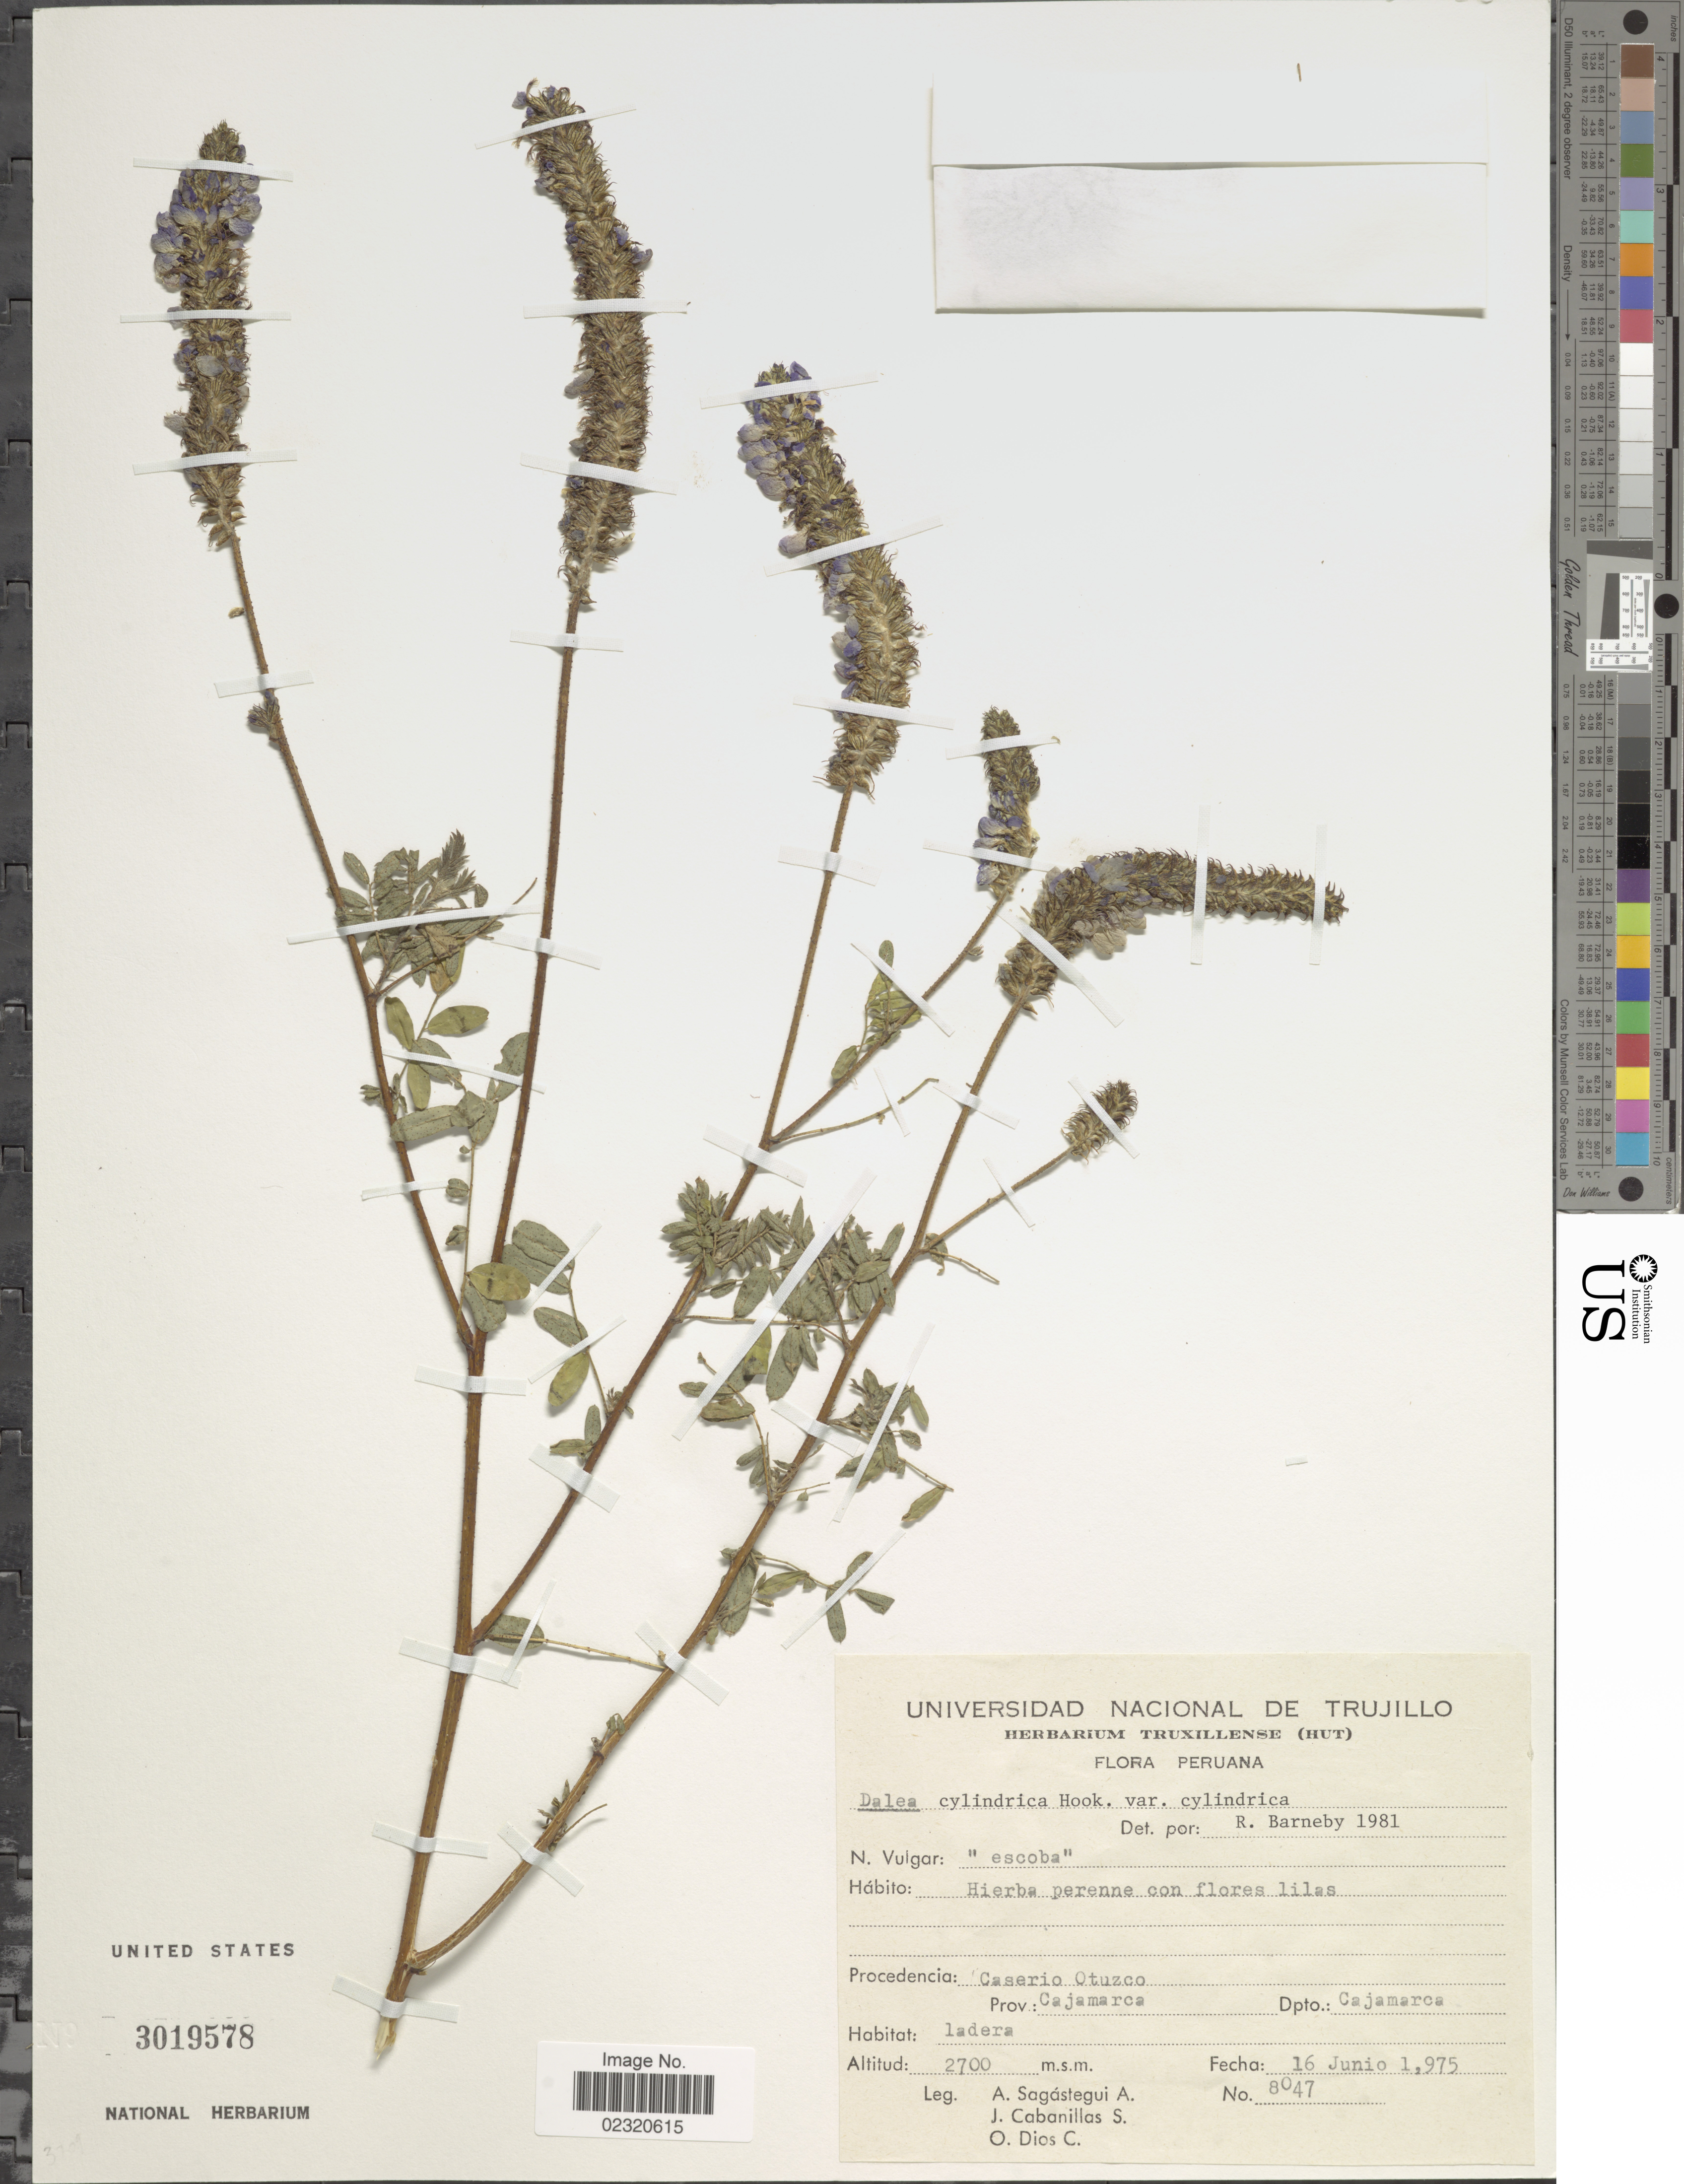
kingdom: Plantae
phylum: Tracheophyta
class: Magnoliopsida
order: Fabales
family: Fabaceae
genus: Dalea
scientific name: Dalea cylindrica var. cylindrica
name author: Hook.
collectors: A. Sagástegui A., J. Cabanillas S. & O. Dios C.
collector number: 8047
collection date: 1975-06-16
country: Peru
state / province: Cajamarca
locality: Caserio Otuzco, Prov. Cajamarca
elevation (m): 2700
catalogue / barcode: US 3019578